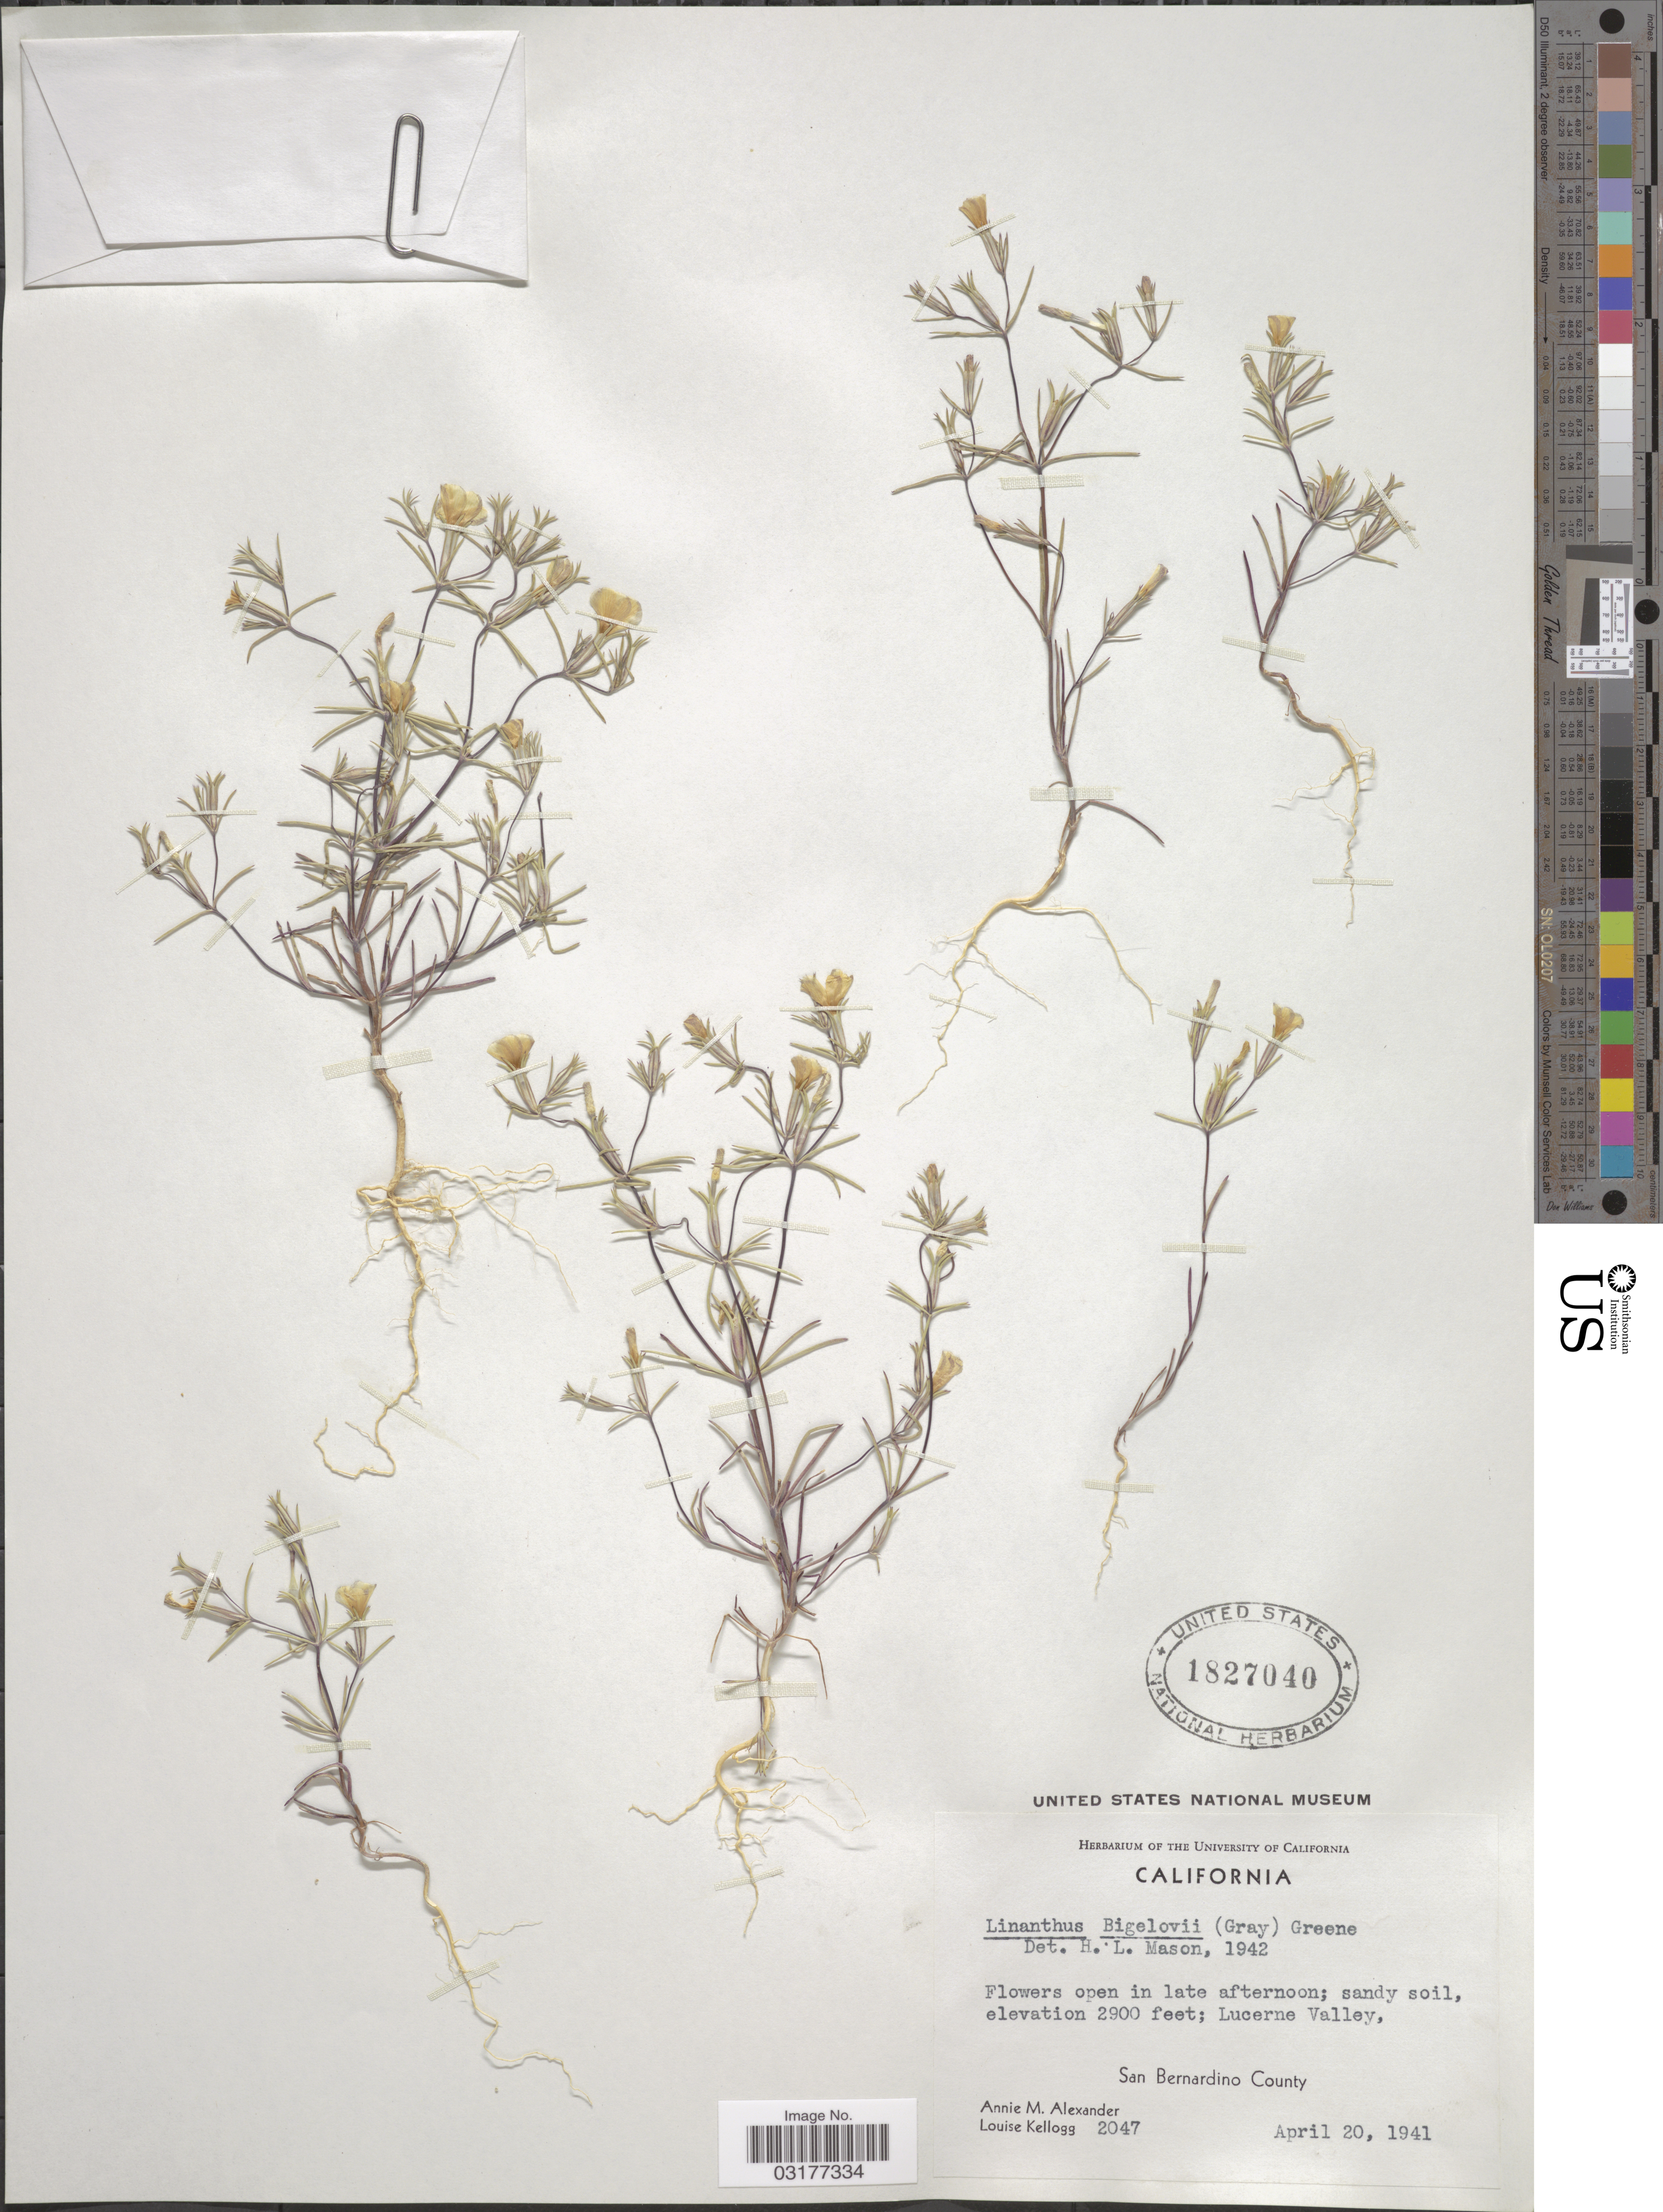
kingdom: Plantae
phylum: Tracheophyta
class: Magnoliopsida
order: Ericales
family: Polemoniaceae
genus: Linanthus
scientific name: Linanthus bigelovii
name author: (A. Gray) Greene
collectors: A. M. Alexander & L. Kellogg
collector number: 2047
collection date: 1941-04-20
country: United States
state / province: California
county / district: San Bernardino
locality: Lucerne Valley. San Bernardino County.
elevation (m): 884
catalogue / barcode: US 1827040